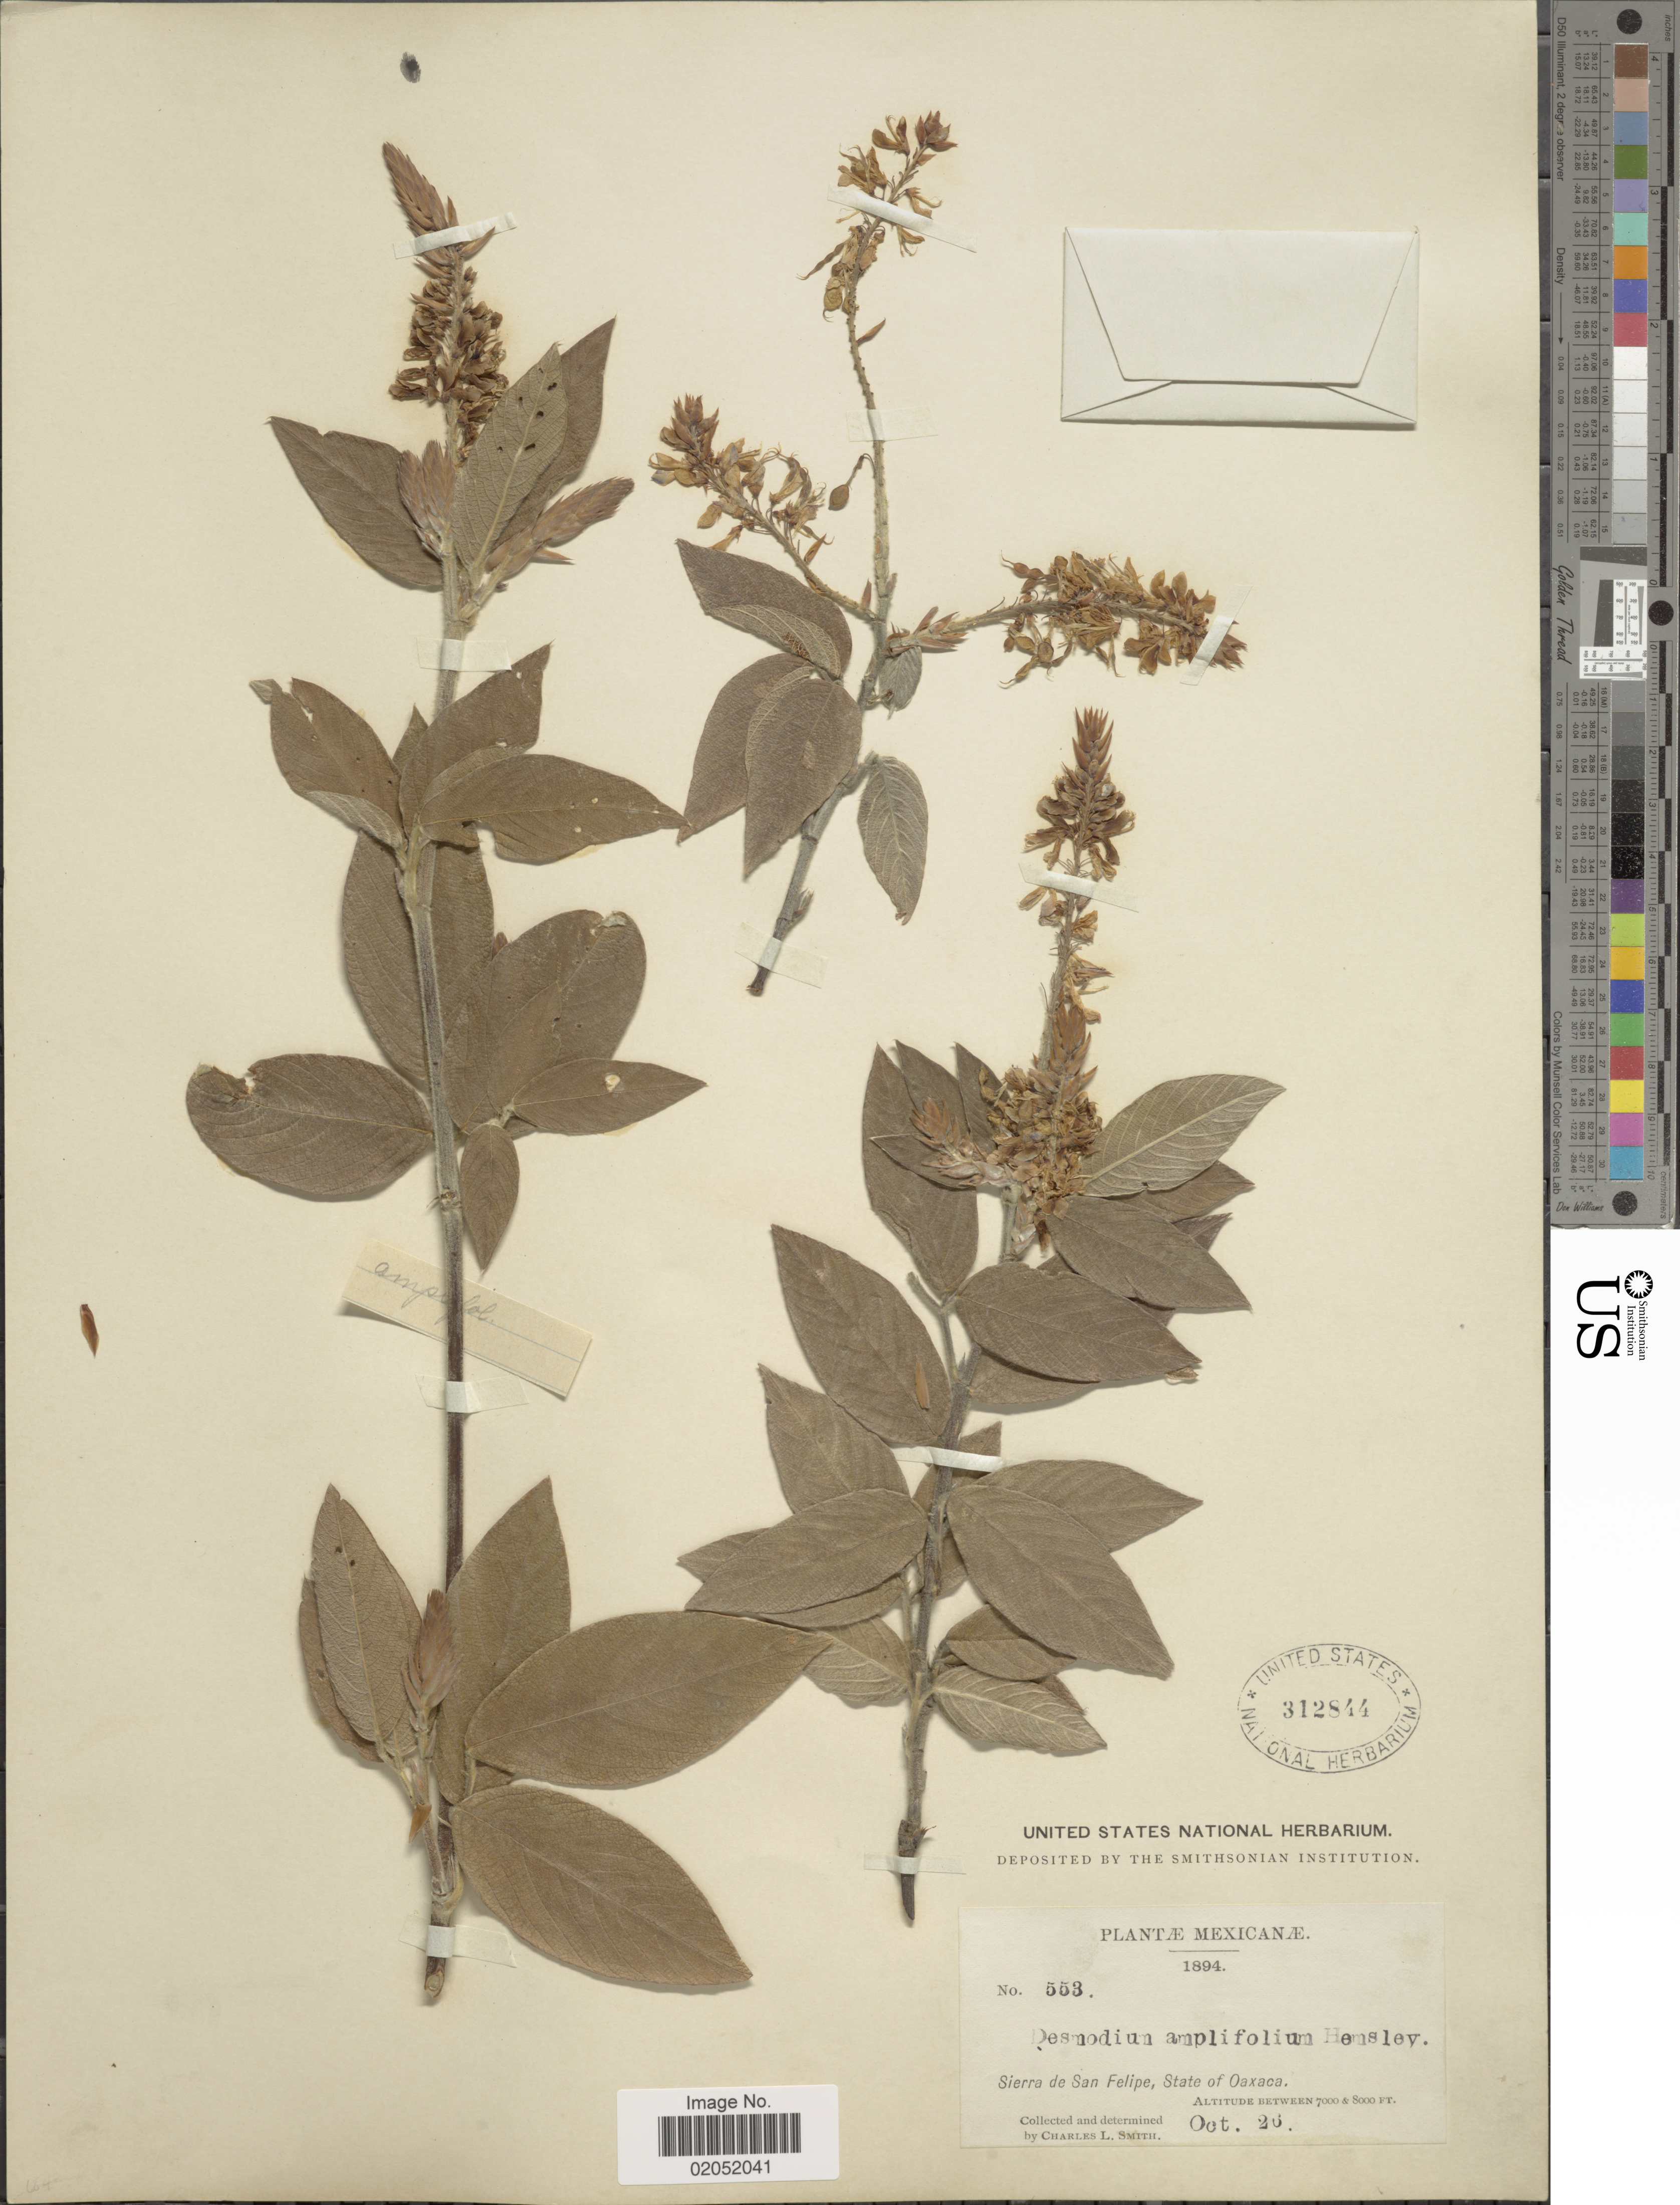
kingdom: Plantae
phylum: Tracheophyta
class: Magnoliopsida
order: Fabales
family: Fabaceae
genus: Desmodium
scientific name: Desmodium amplifolium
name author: Hemsl.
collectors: C. L. Smith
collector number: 553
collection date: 1894-10-26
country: Mexico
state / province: Oaxaca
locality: Sierra de San felipe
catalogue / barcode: US 312844